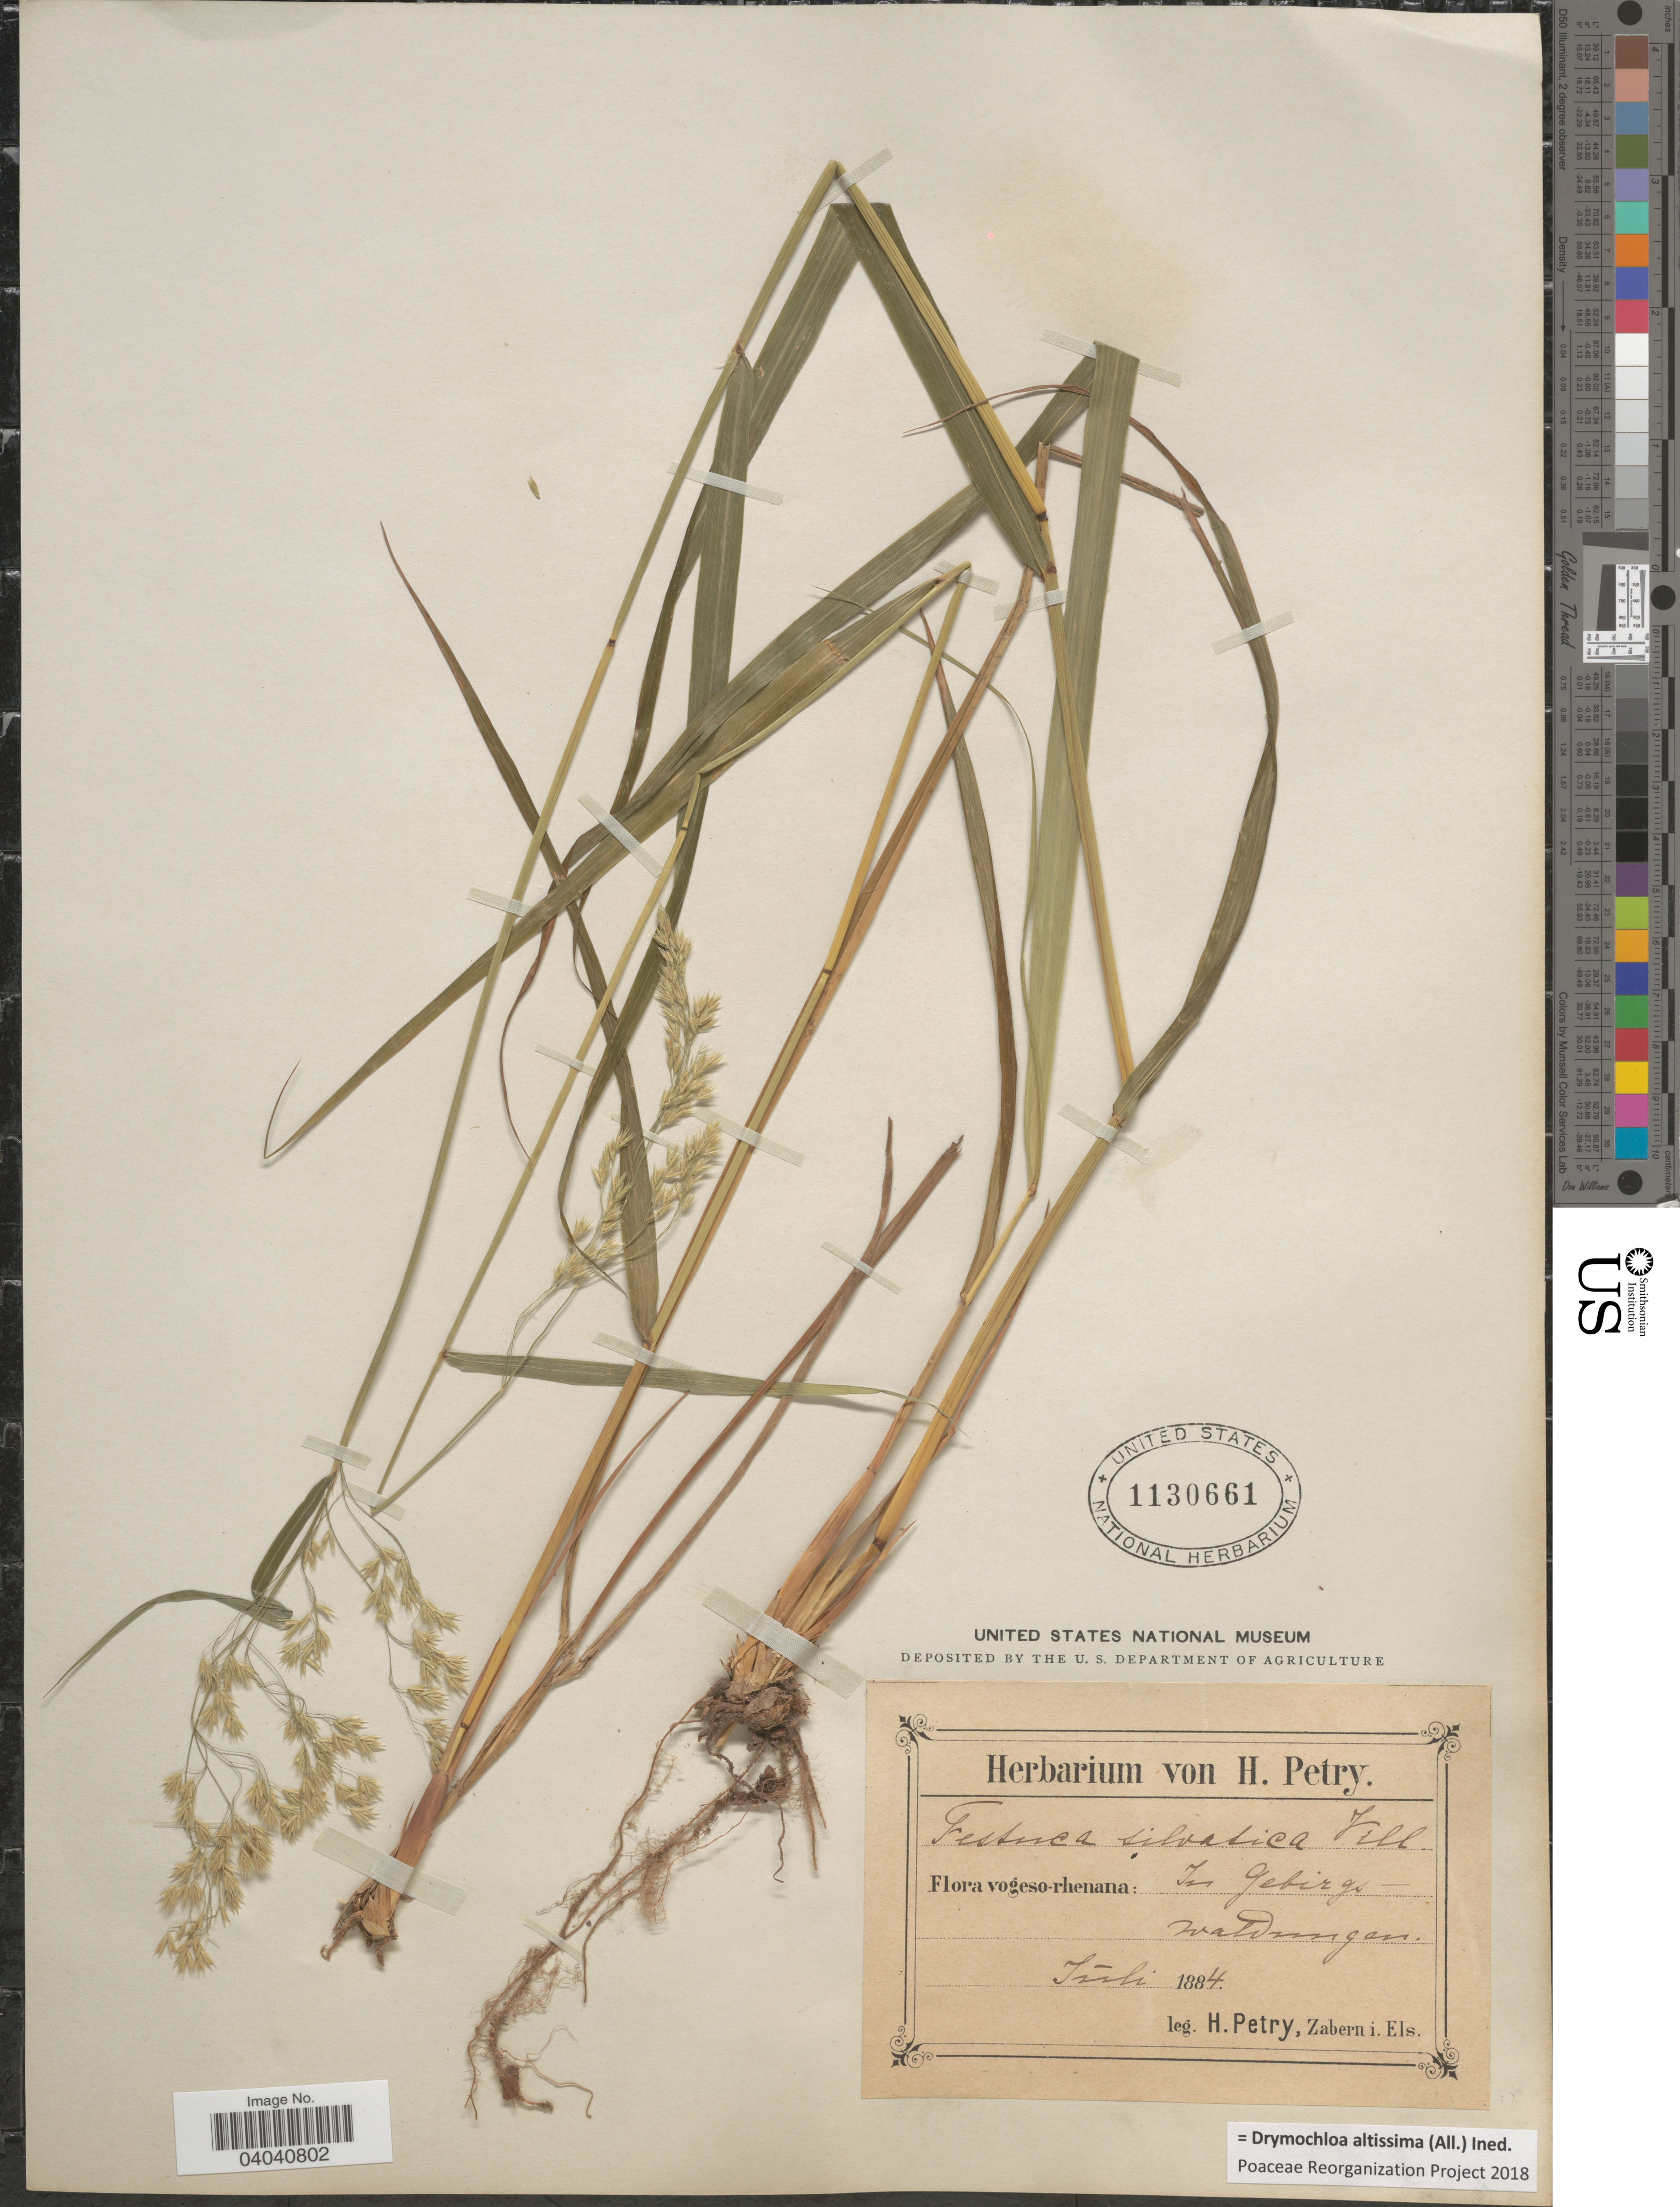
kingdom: Plantae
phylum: Tracheophyta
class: Liliopsida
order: Poales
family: Poaceae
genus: Drymochloa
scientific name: Drymochloa altissima (All.) ined.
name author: (All.)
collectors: H. Petry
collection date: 1884-07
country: Germany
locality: Vogeso-rhenana: In gebirge- waldringen.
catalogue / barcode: US 1130661